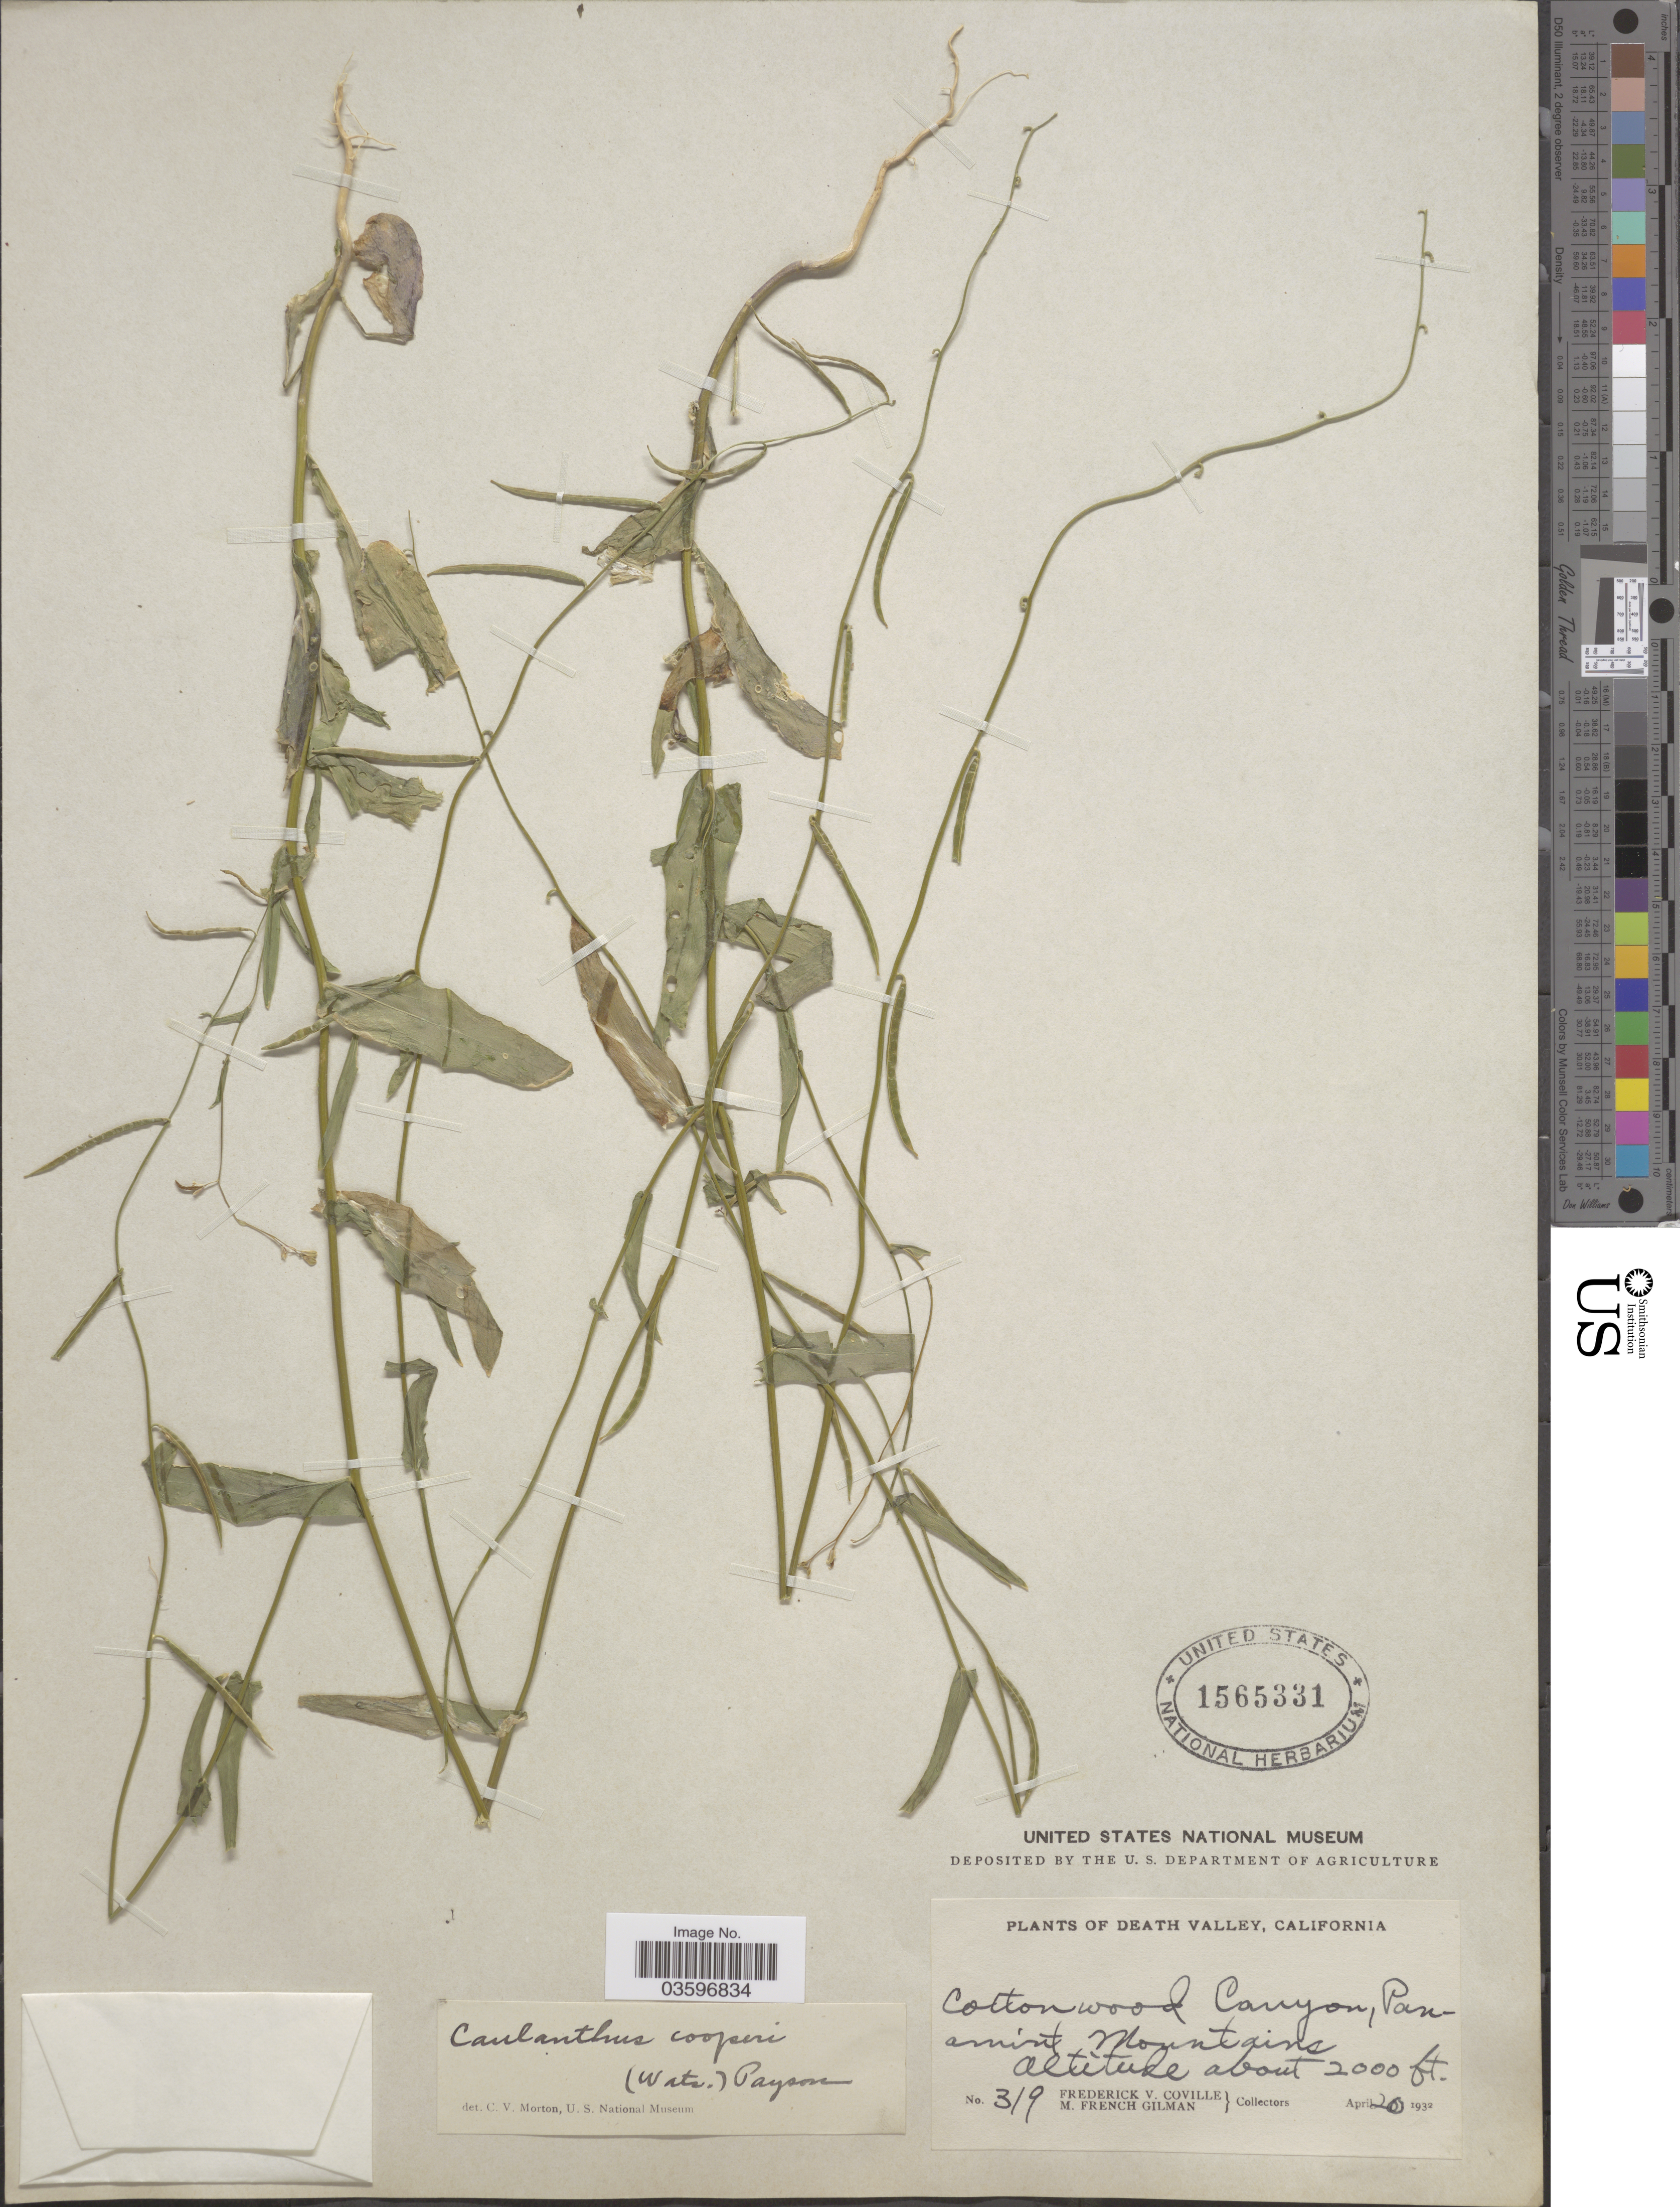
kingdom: Plantae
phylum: Tracheophyta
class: Magnoliopsida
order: Brassicales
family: Brassicaceae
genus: Caulanthus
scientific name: Caulanthus cooperi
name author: (S. Watson) Payson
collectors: F. V. Coville & M. F. Gilman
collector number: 319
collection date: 1932-04-20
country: United States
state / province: California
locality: Death Valley. Cottonwood Canyon, Panamint Mountains.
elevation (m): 610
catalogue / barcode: US 1565331